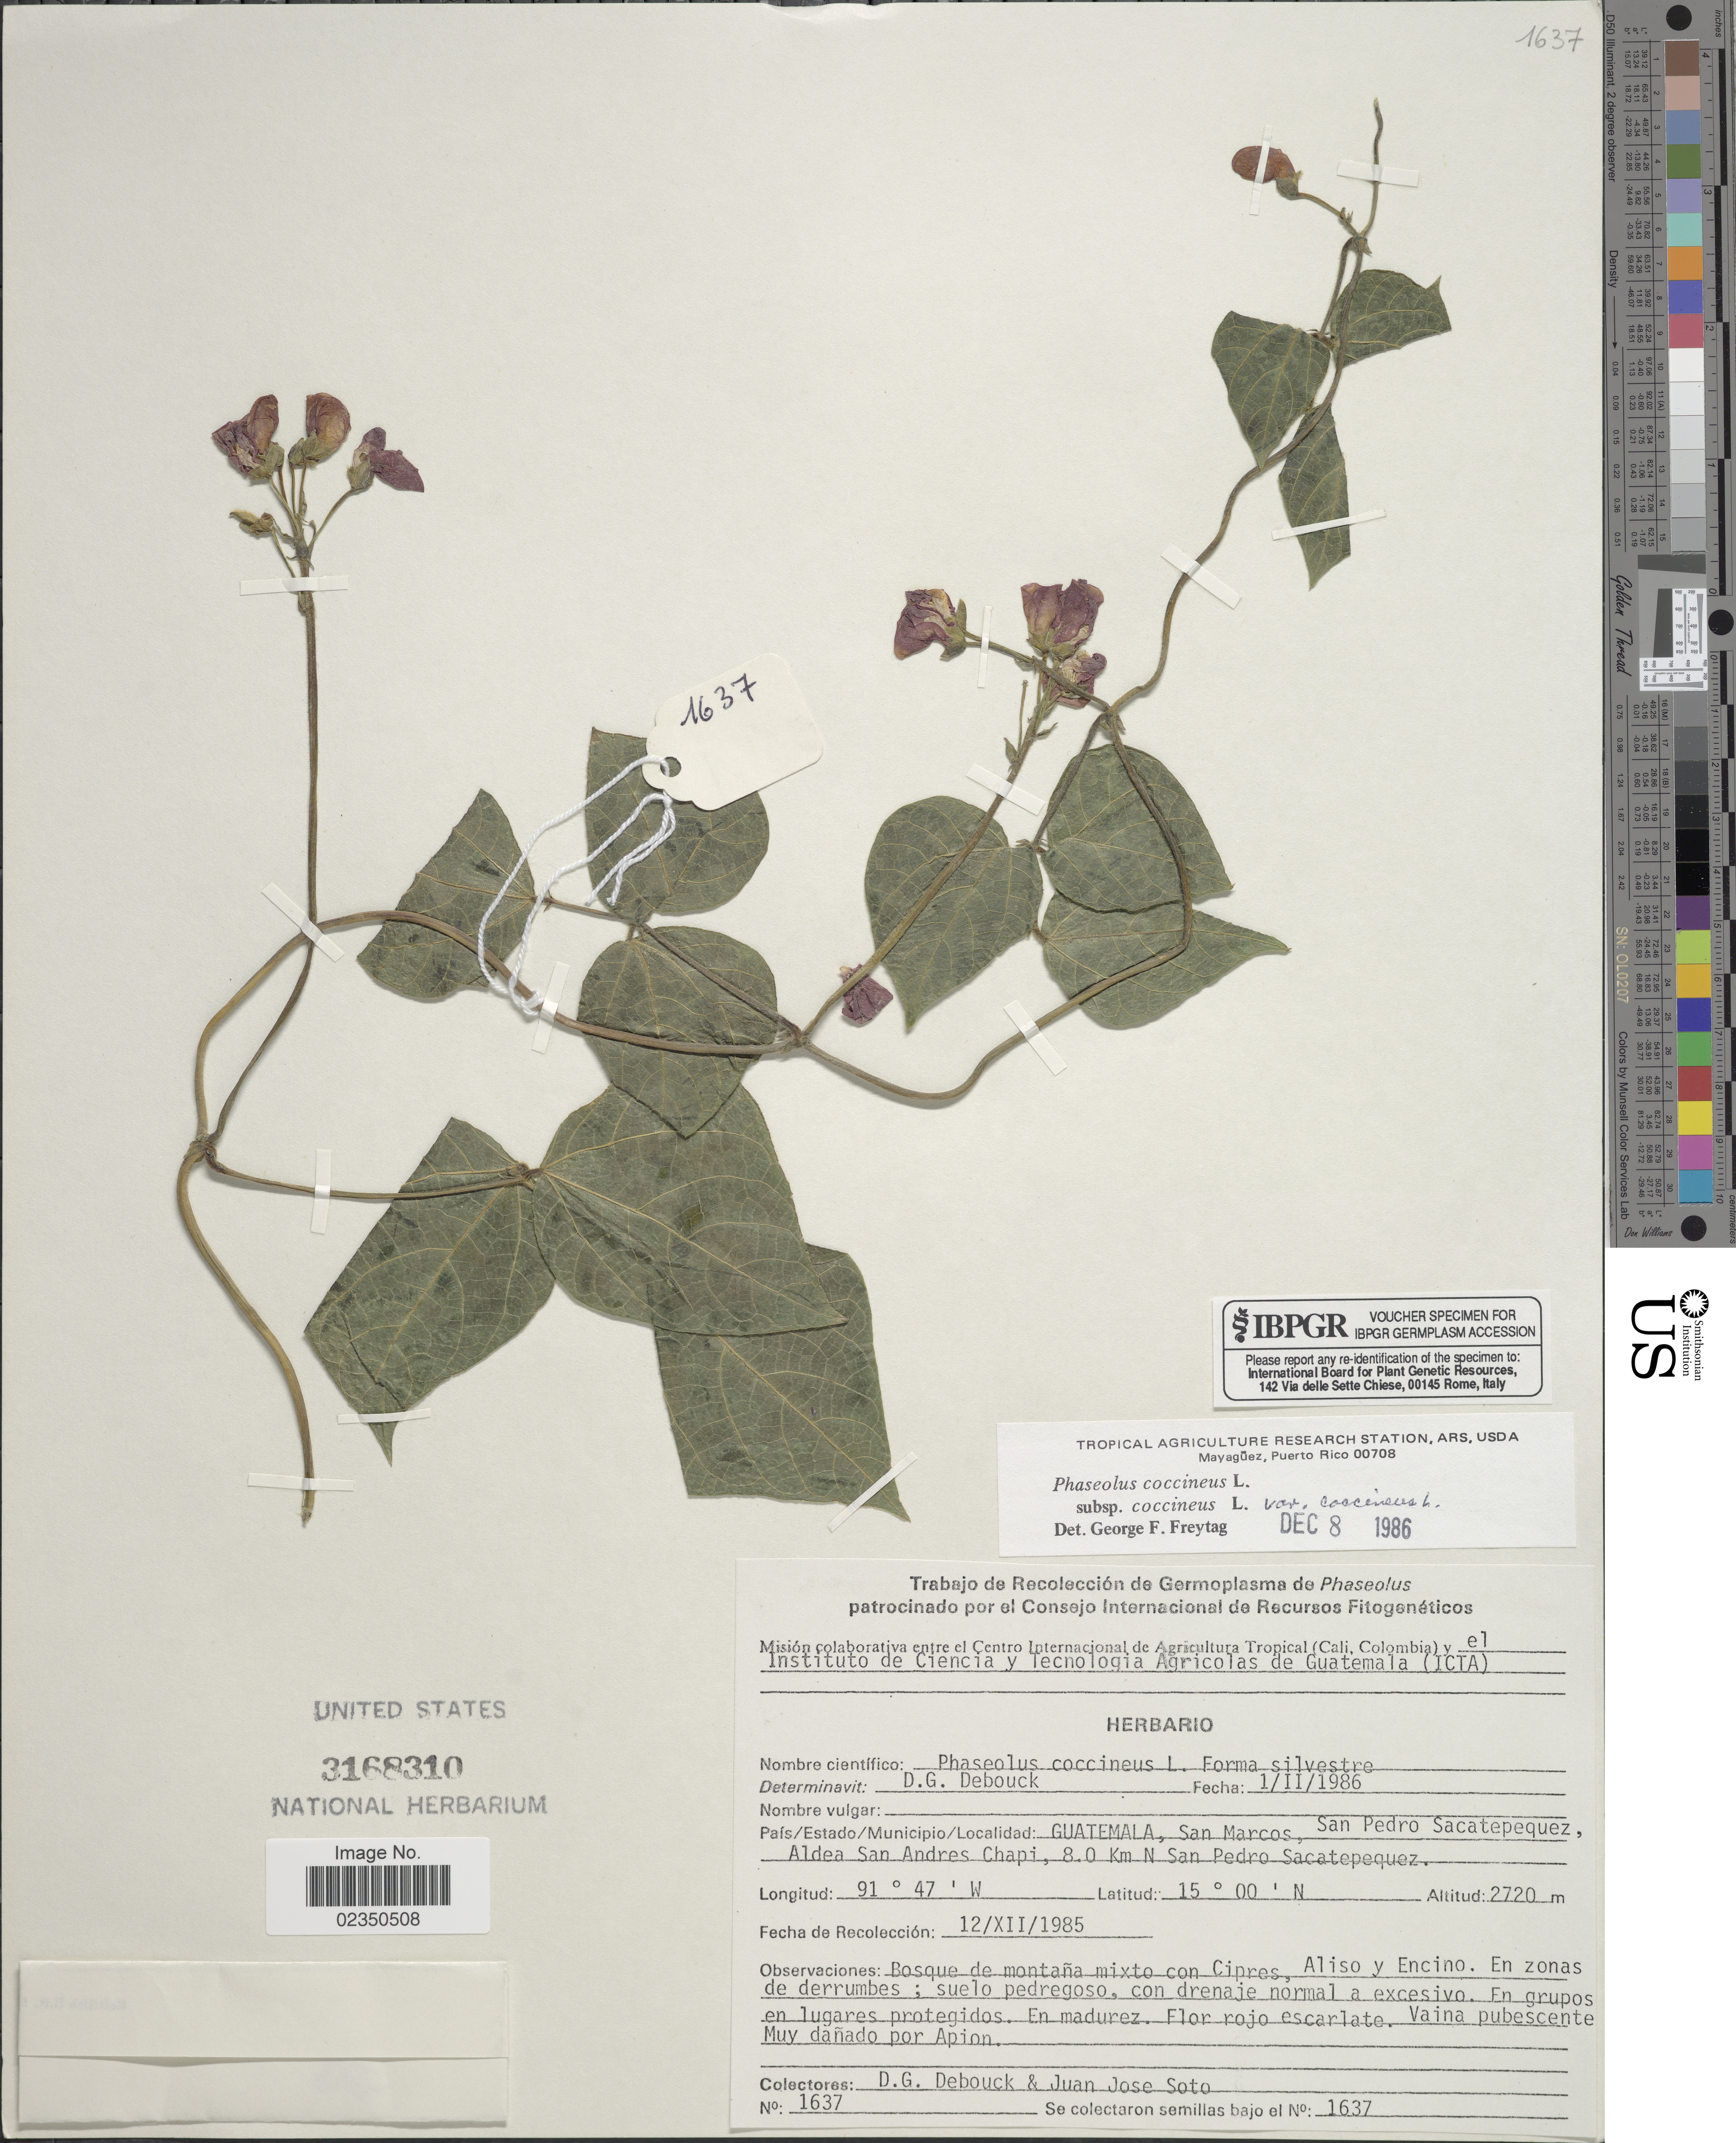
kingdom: Plantae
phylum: Tracheophyta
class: Magnoliopsida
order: Fabales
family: Fabaceae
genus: Phaseolus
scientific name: Phaseolus coccineus subsp. coccineus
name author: L.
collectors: D. Debouck & J. Soto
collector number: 1637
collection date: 1986-02-01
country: Guatemala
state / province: San Marcos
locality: San Pedro Sacatepequez, Aldea San Andres Chapi, 8.0 Km N San Pedro Sacatepequez.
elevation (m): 2720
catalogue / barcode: US 3168310